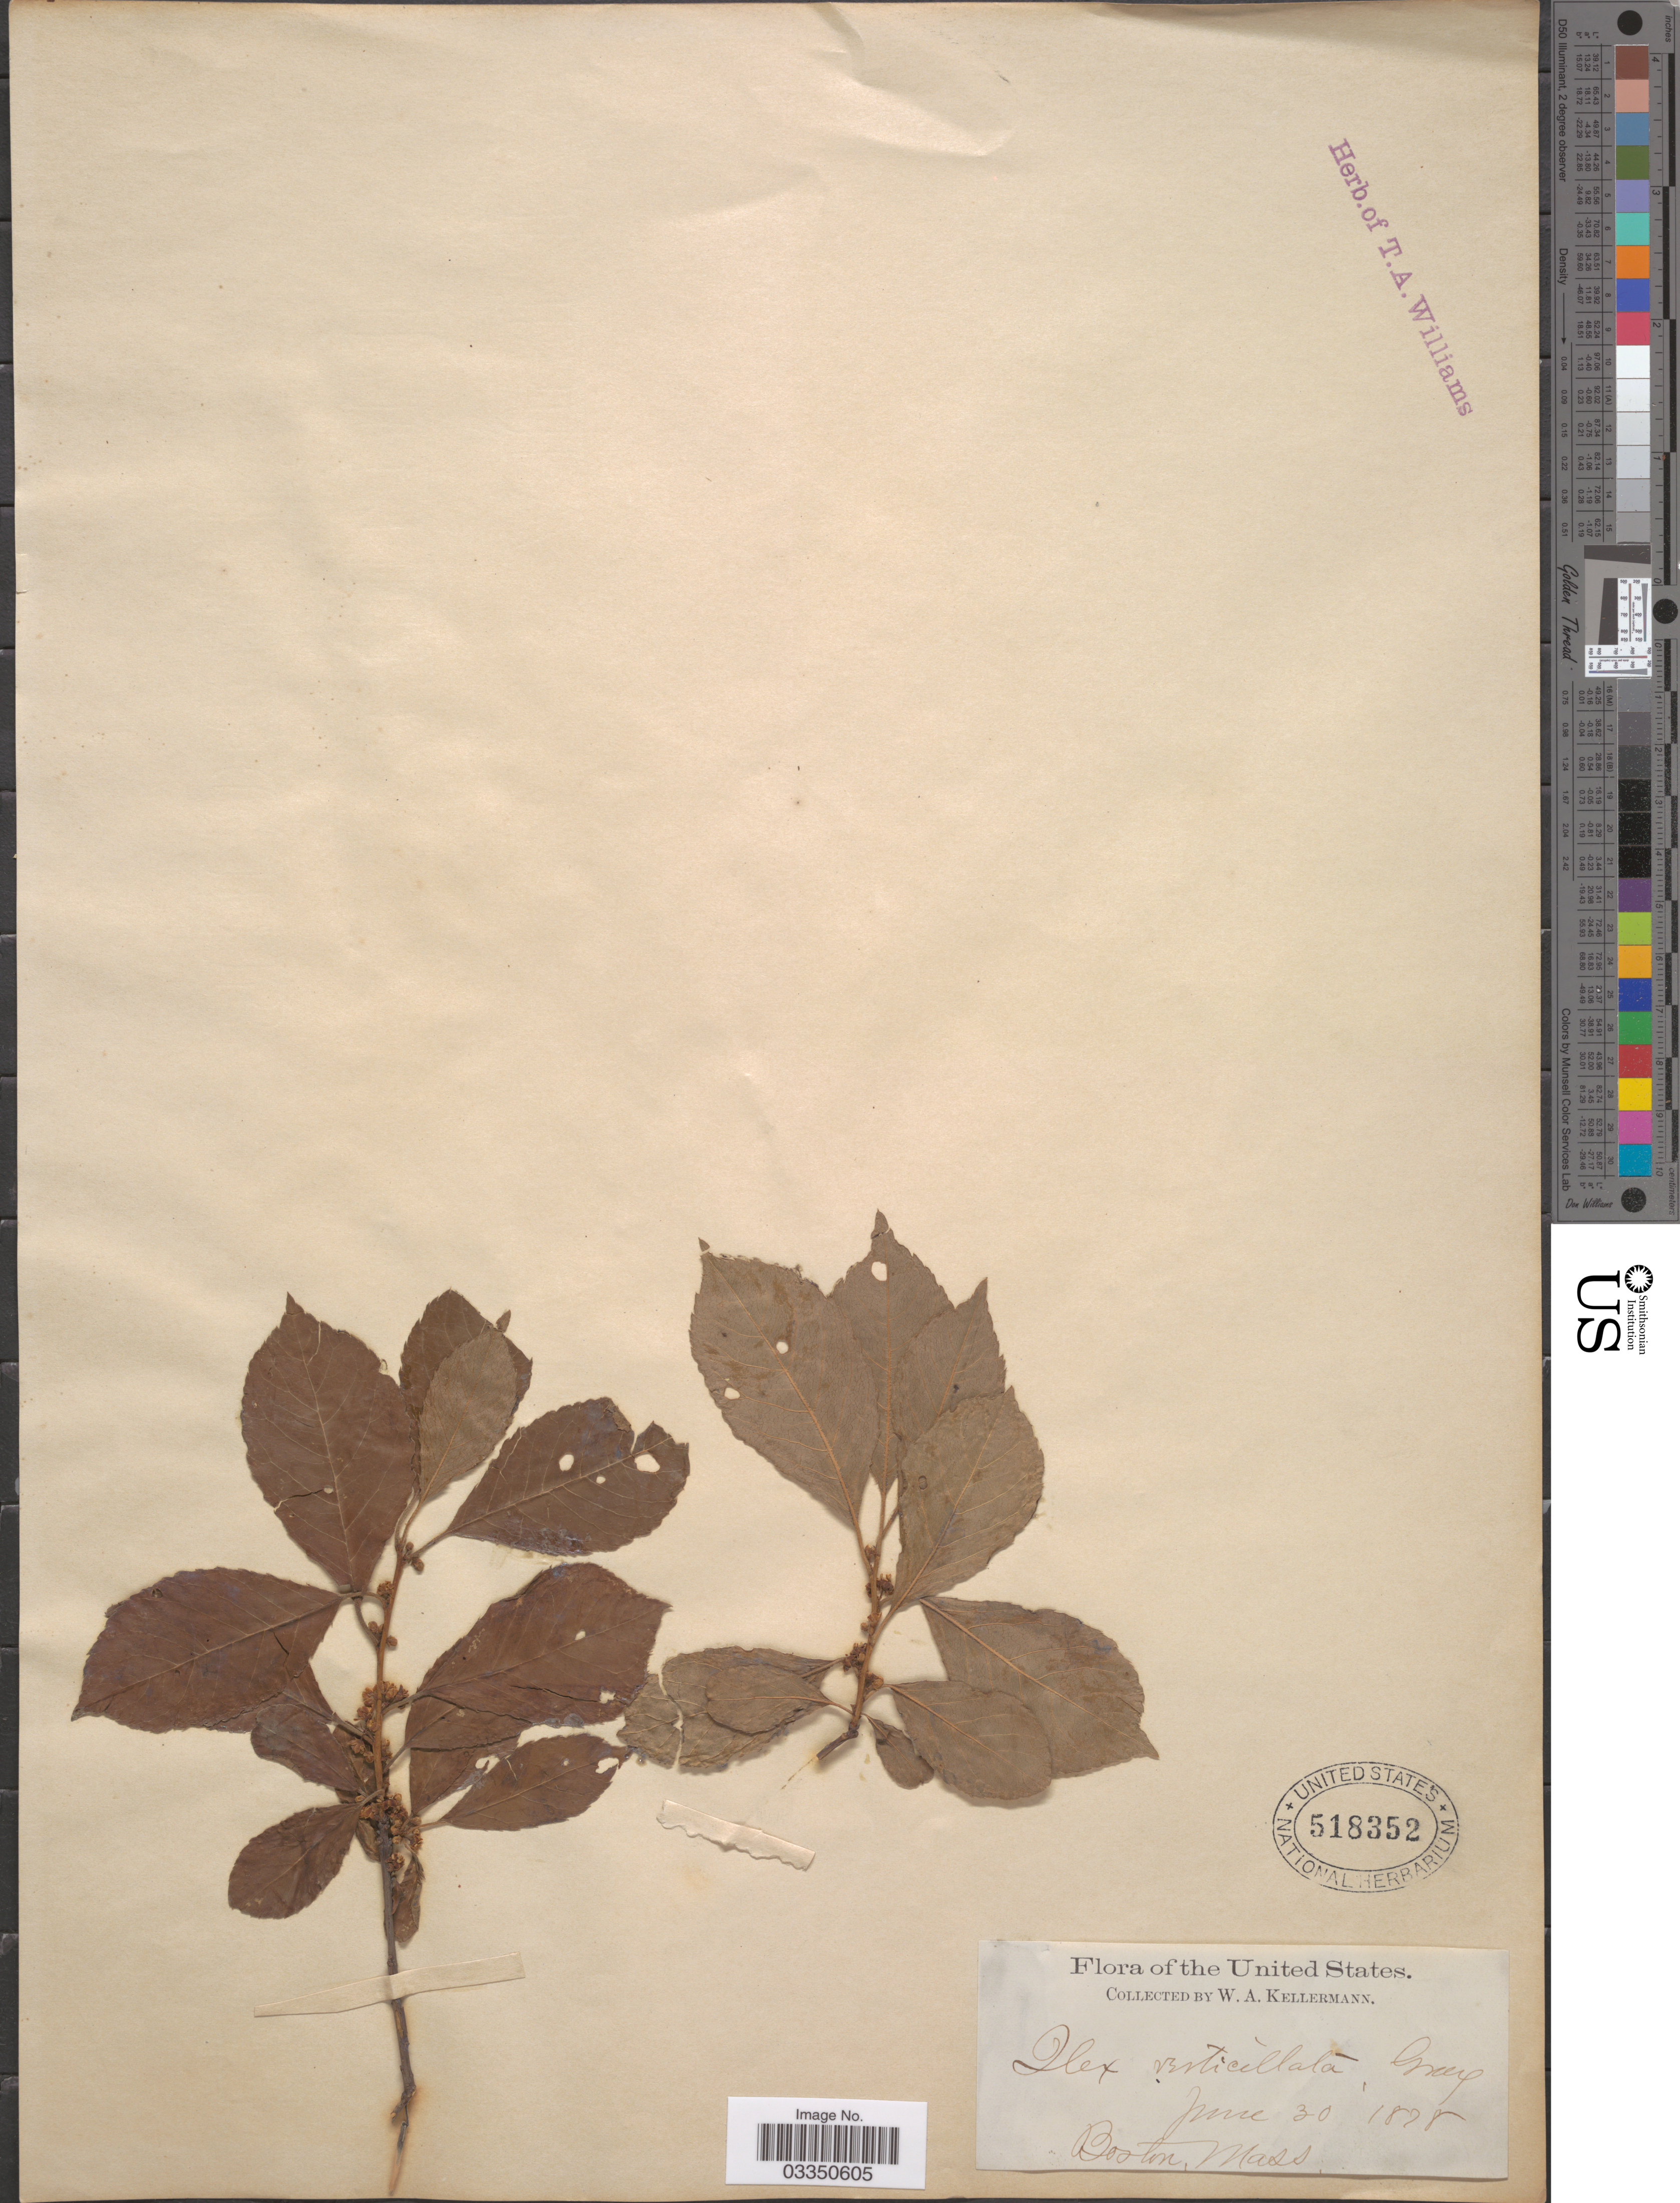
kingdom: Plantae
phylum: Tracheophyta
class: Magnoliopsida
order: Aquifoliales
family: Aquifoliaceae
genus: Ilex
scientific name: Ilex verticillata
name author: (L.) A. Gray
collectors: W. A. Kellermann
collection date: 1878-06-30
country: United States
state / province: Massachusetts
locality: Boston.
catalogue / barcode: US 518352